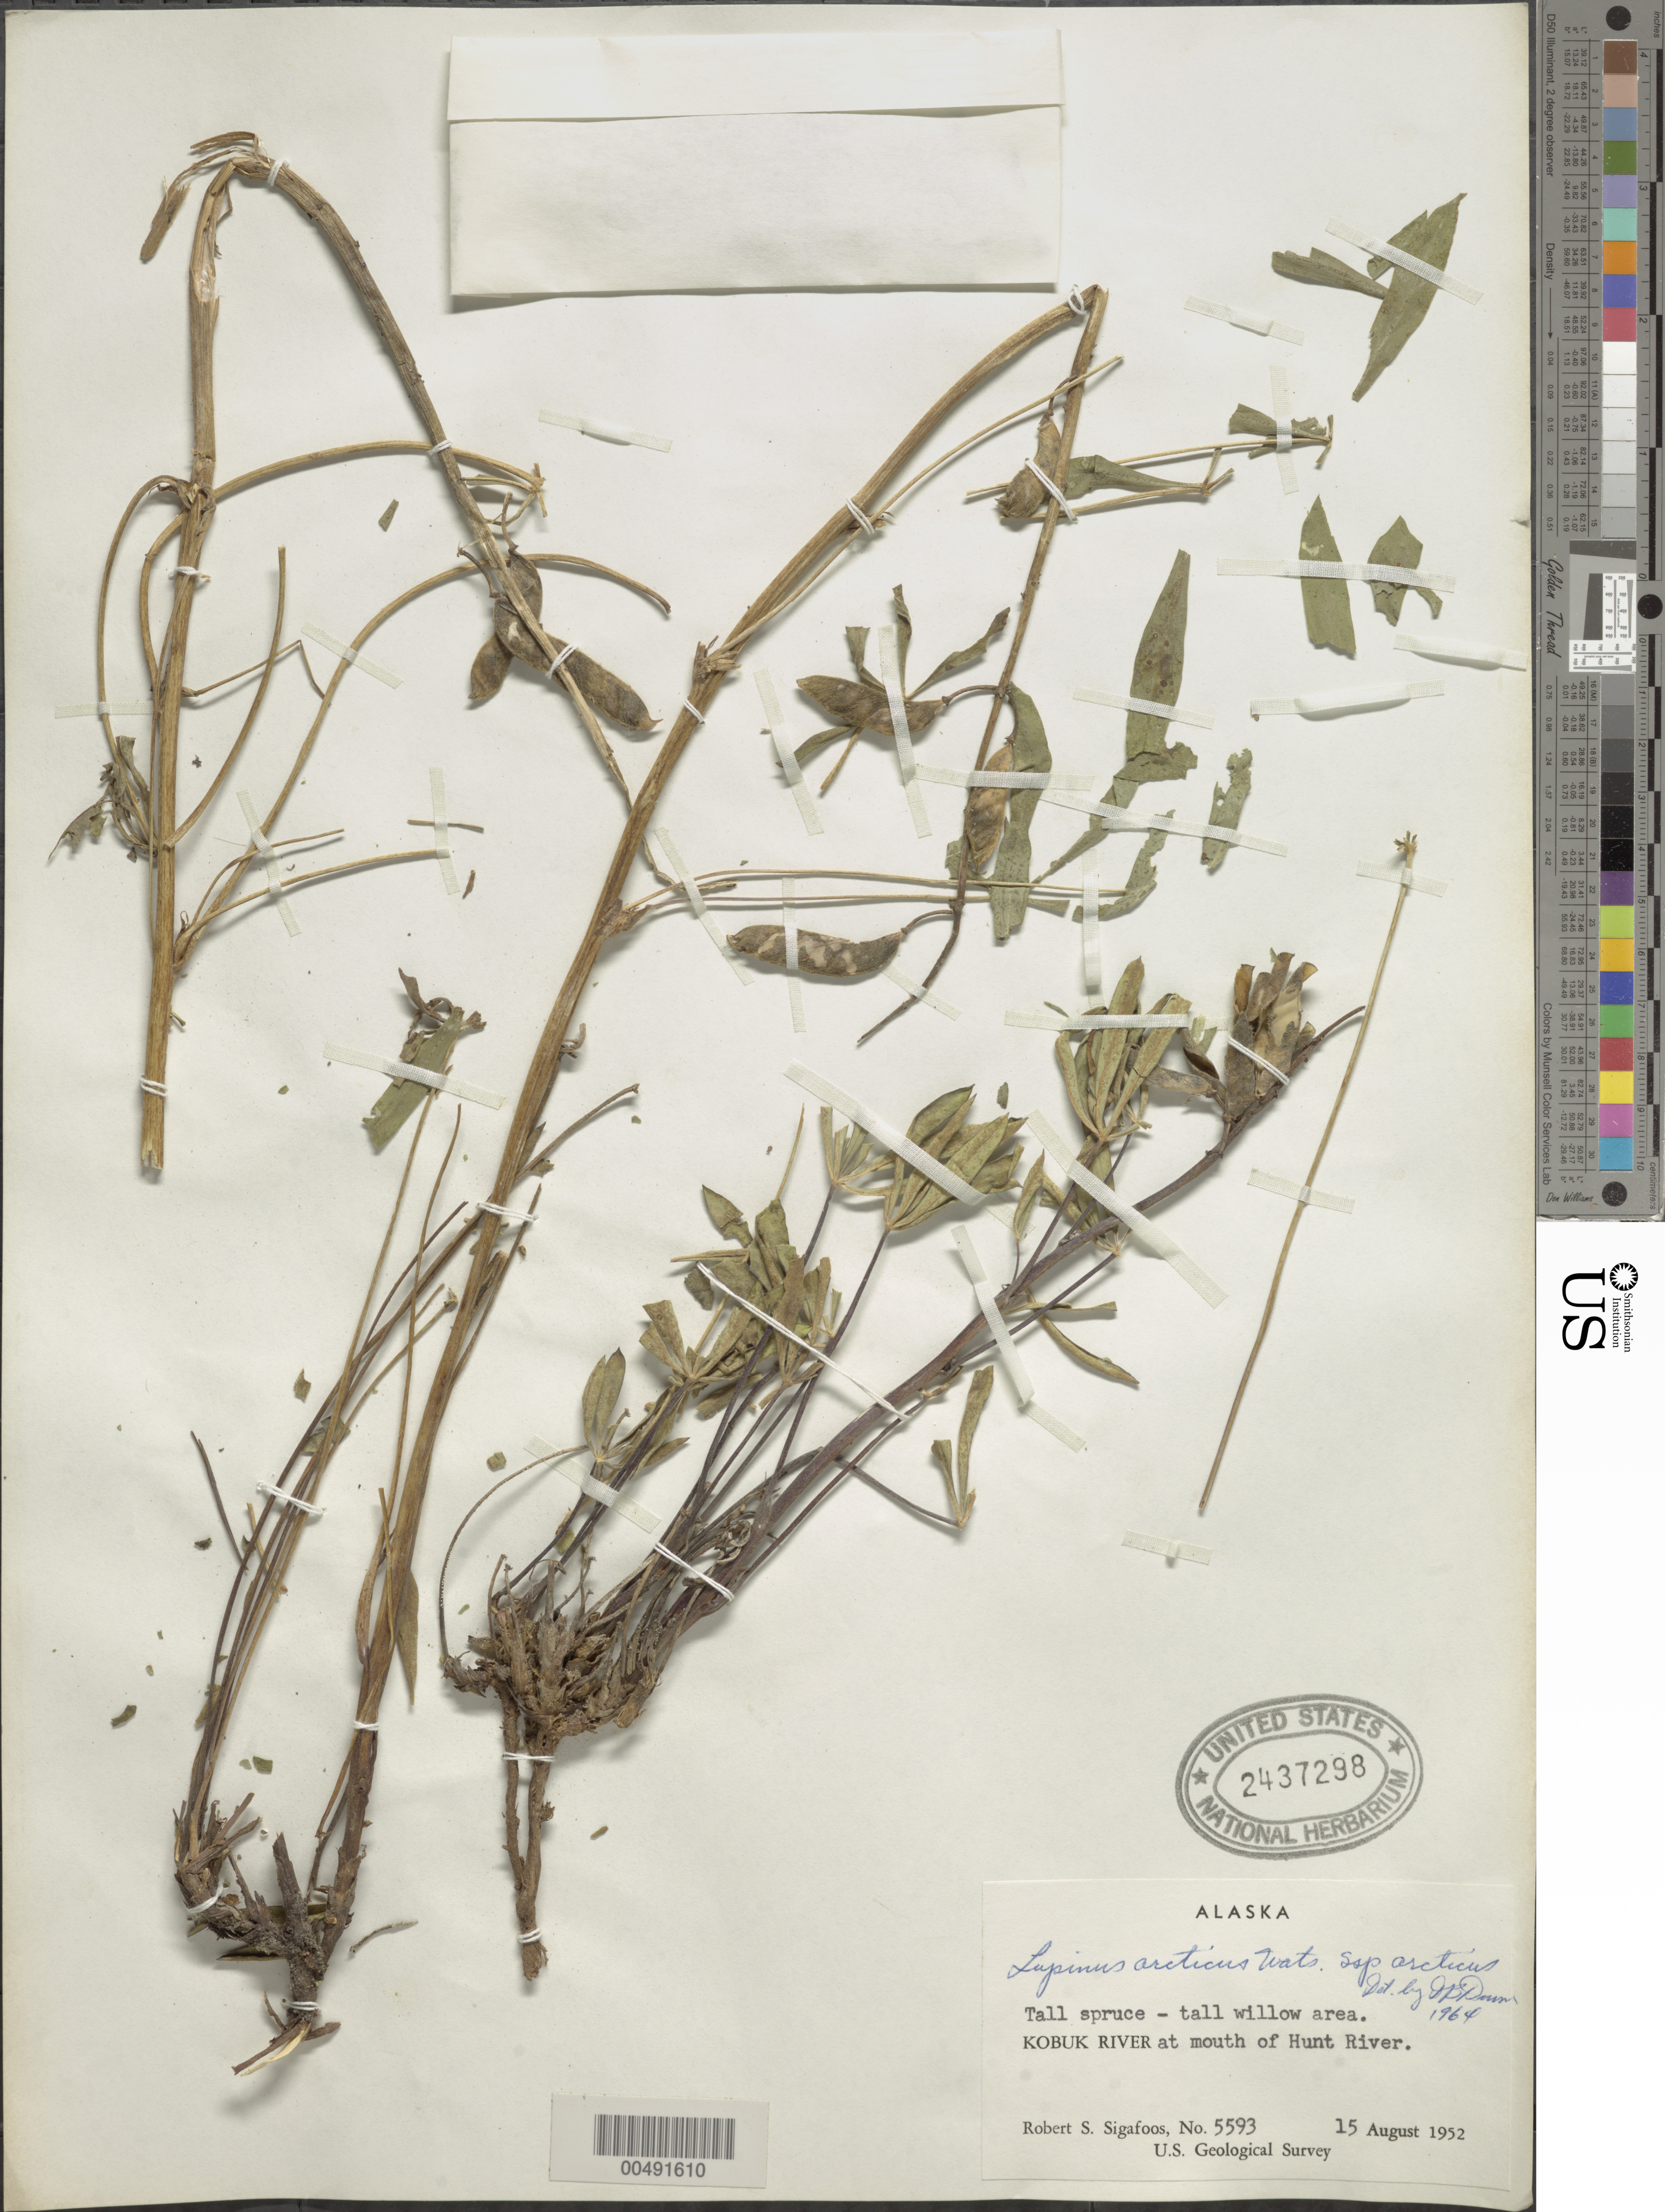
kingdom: Plantae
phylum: Tracheophyta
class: Magnoliopsida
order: Fabales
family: Fabaceae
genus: Lupinus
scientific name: Lupinus arcticus subsp. arcticus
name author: S. Watson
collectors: R. Sigafoos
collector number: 5593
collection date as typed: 15 Aug 1952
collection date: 1952-08-15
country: United States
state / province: Alaska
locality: Kobuk River at mouth of Hunt River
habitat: Tall spruce - tall willow area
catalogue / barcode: US 2437298